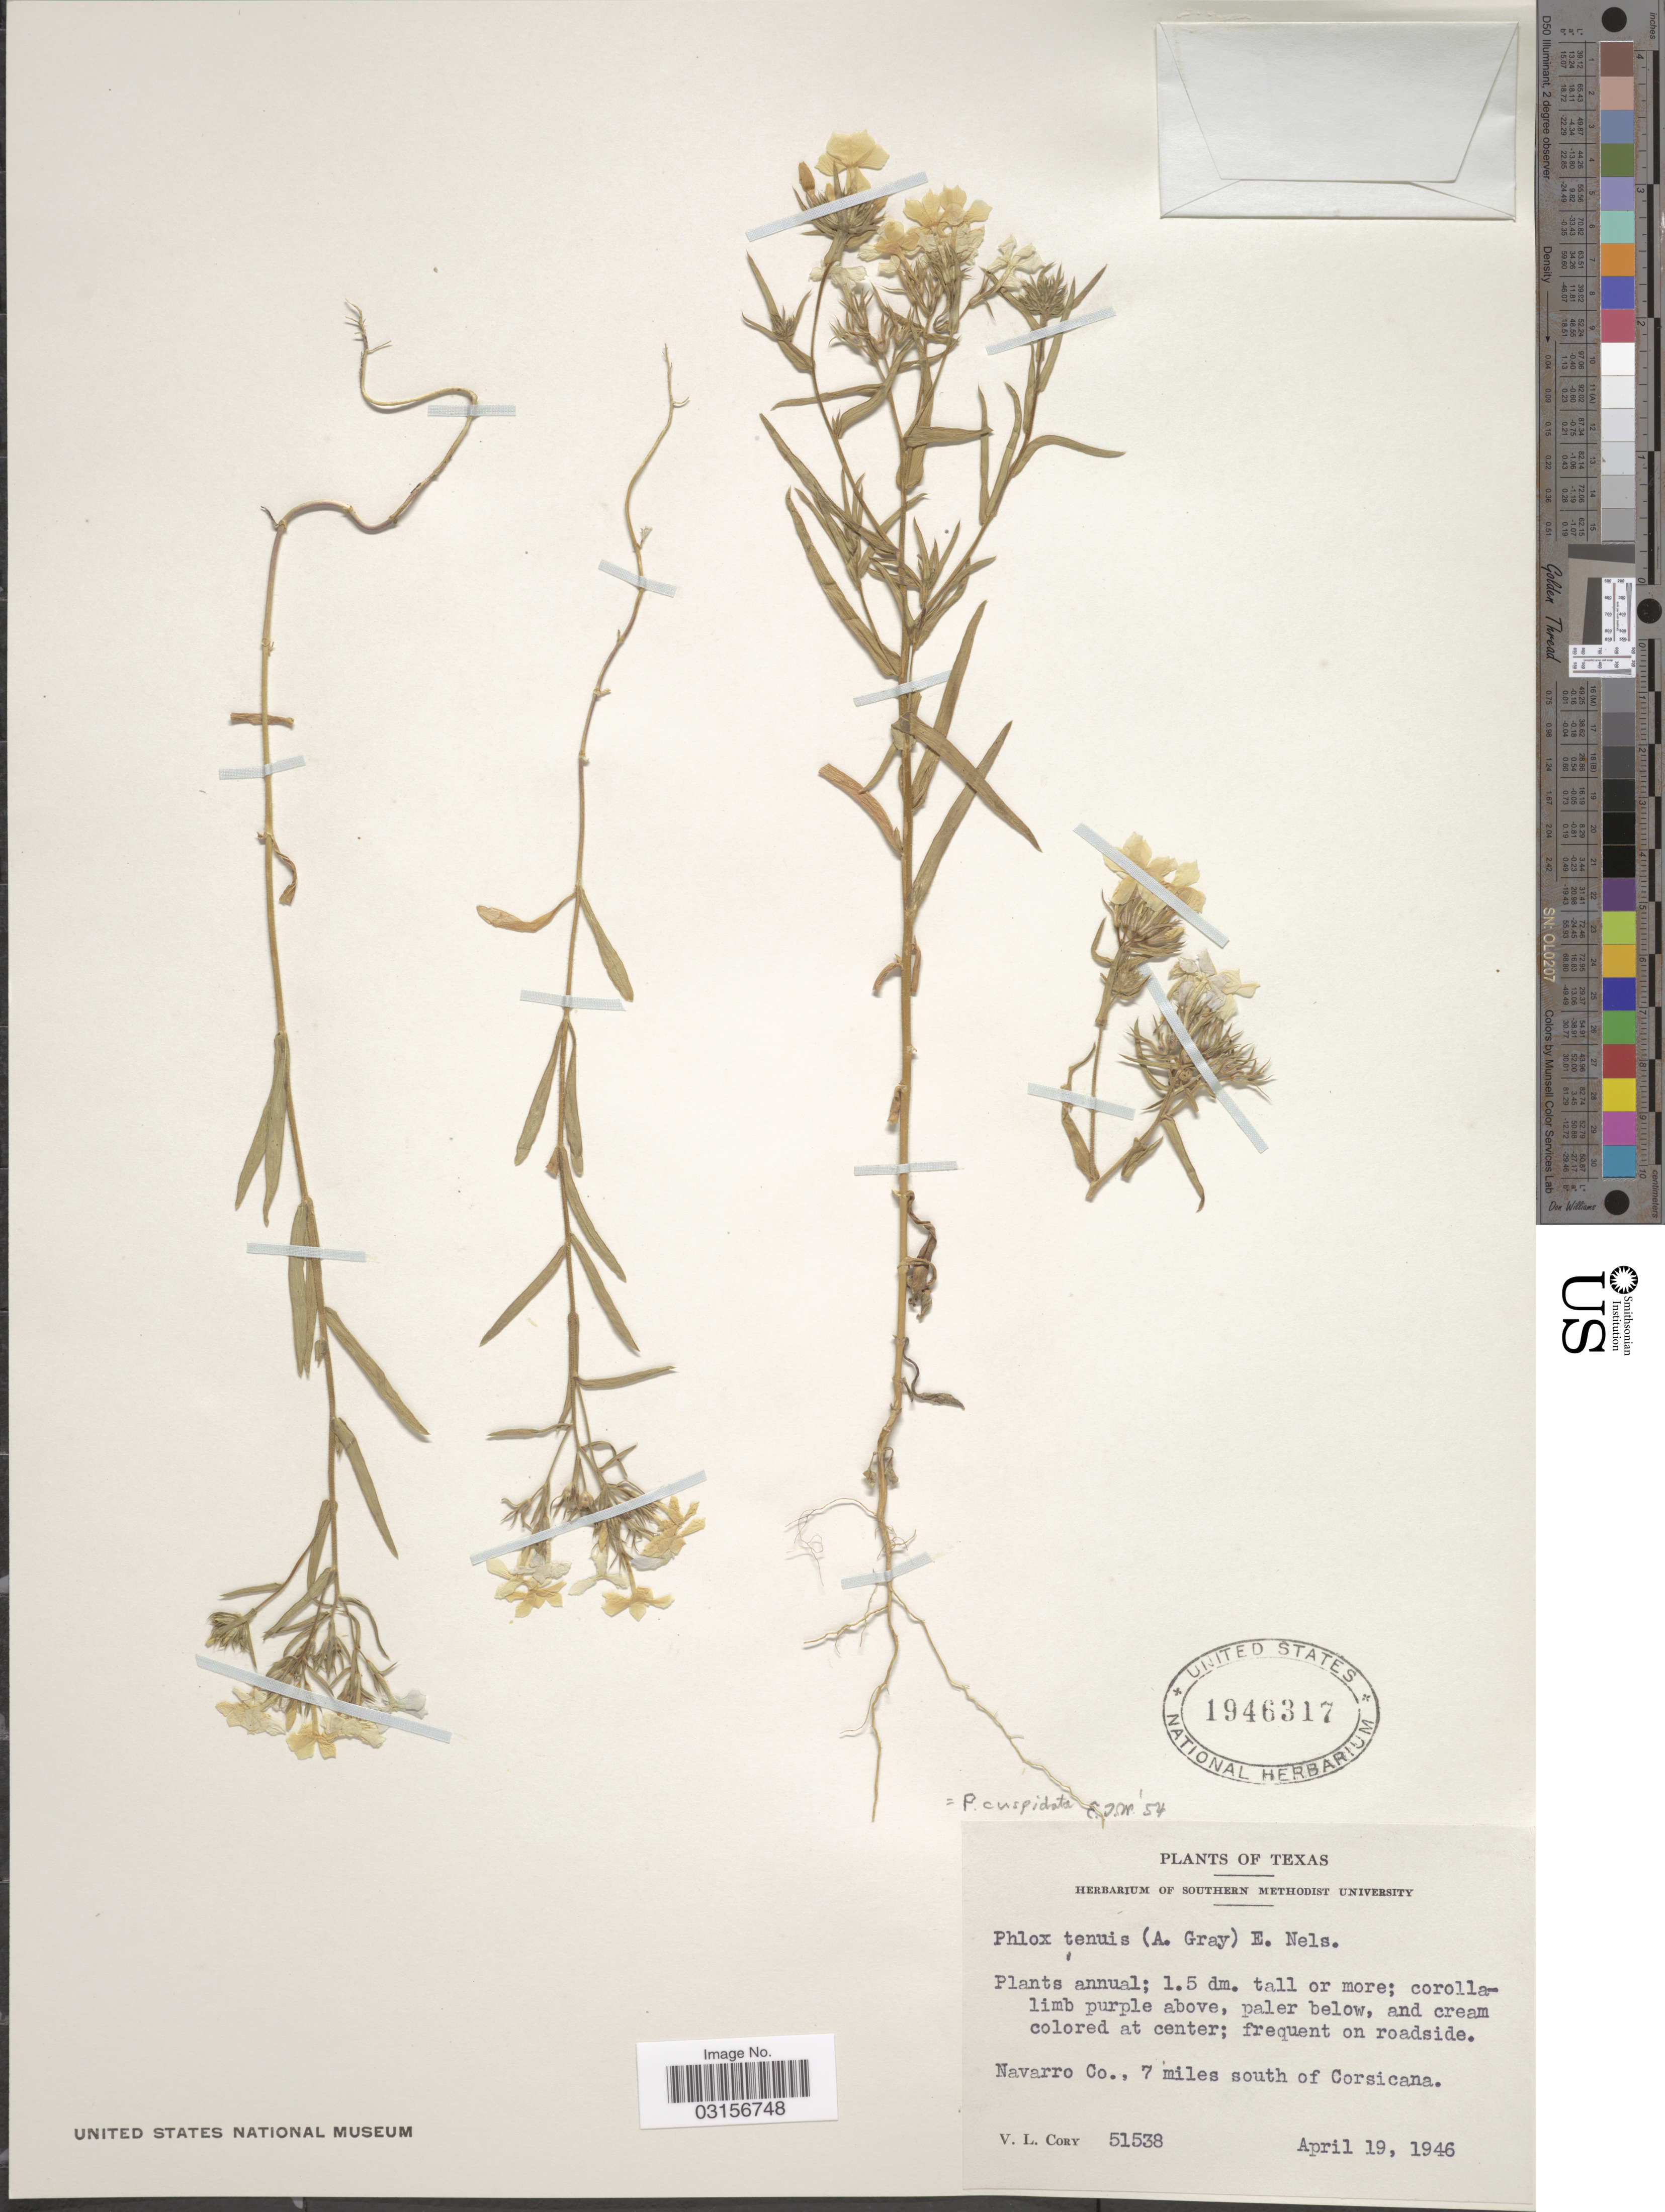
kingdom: Plantae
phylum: Tracheophyta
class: Magnoliopsida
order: Ericales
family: Polemoniaceae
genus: Phlox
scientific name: Phlox cuspidata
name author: Scheele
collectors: V. Cory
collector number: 51538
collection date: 1946-04-19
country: United States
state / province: Texas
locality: Navarro Co., 7 miles south of Corsicana.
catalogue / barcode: US 1946317